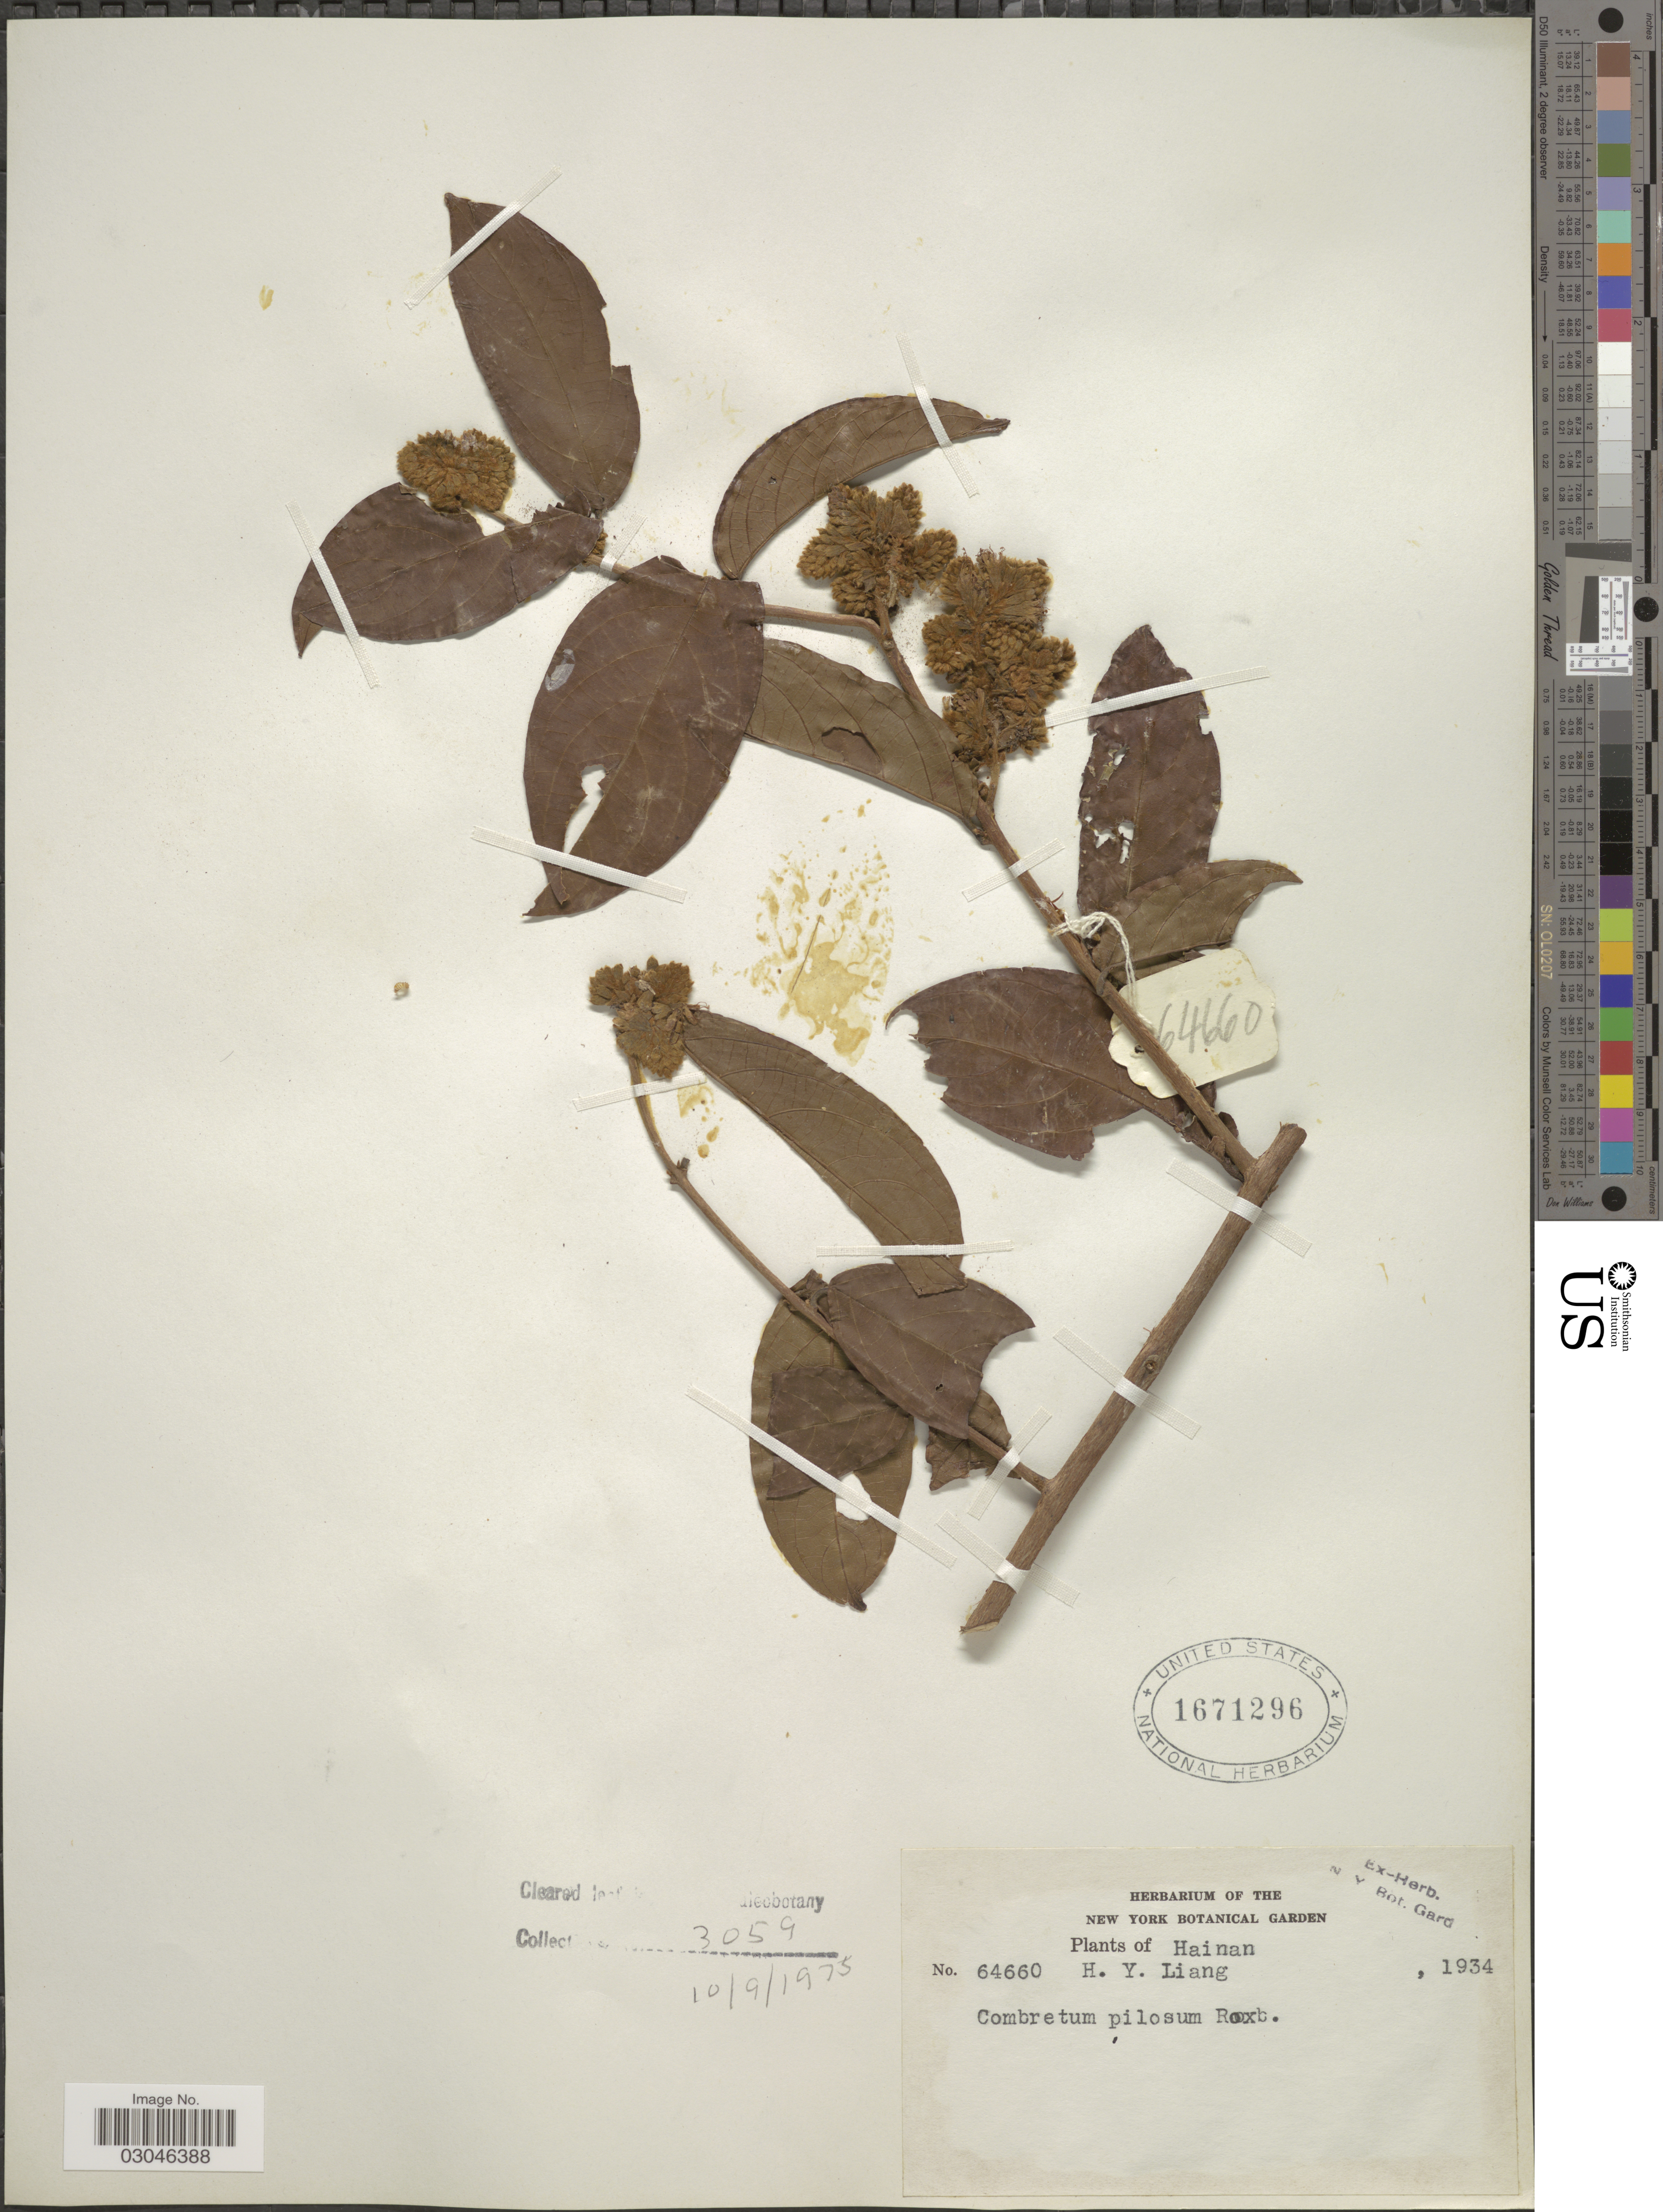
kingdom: Plantae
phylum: Tracheophyta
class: Magnoliopsida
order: Myrtales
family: Combretaceae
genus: Combretum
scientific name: Combretum pilosum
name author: Roxb.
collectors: H. Y. Liang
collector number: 64660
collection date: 1934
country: China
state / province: Hainan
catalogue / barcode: US 1671296